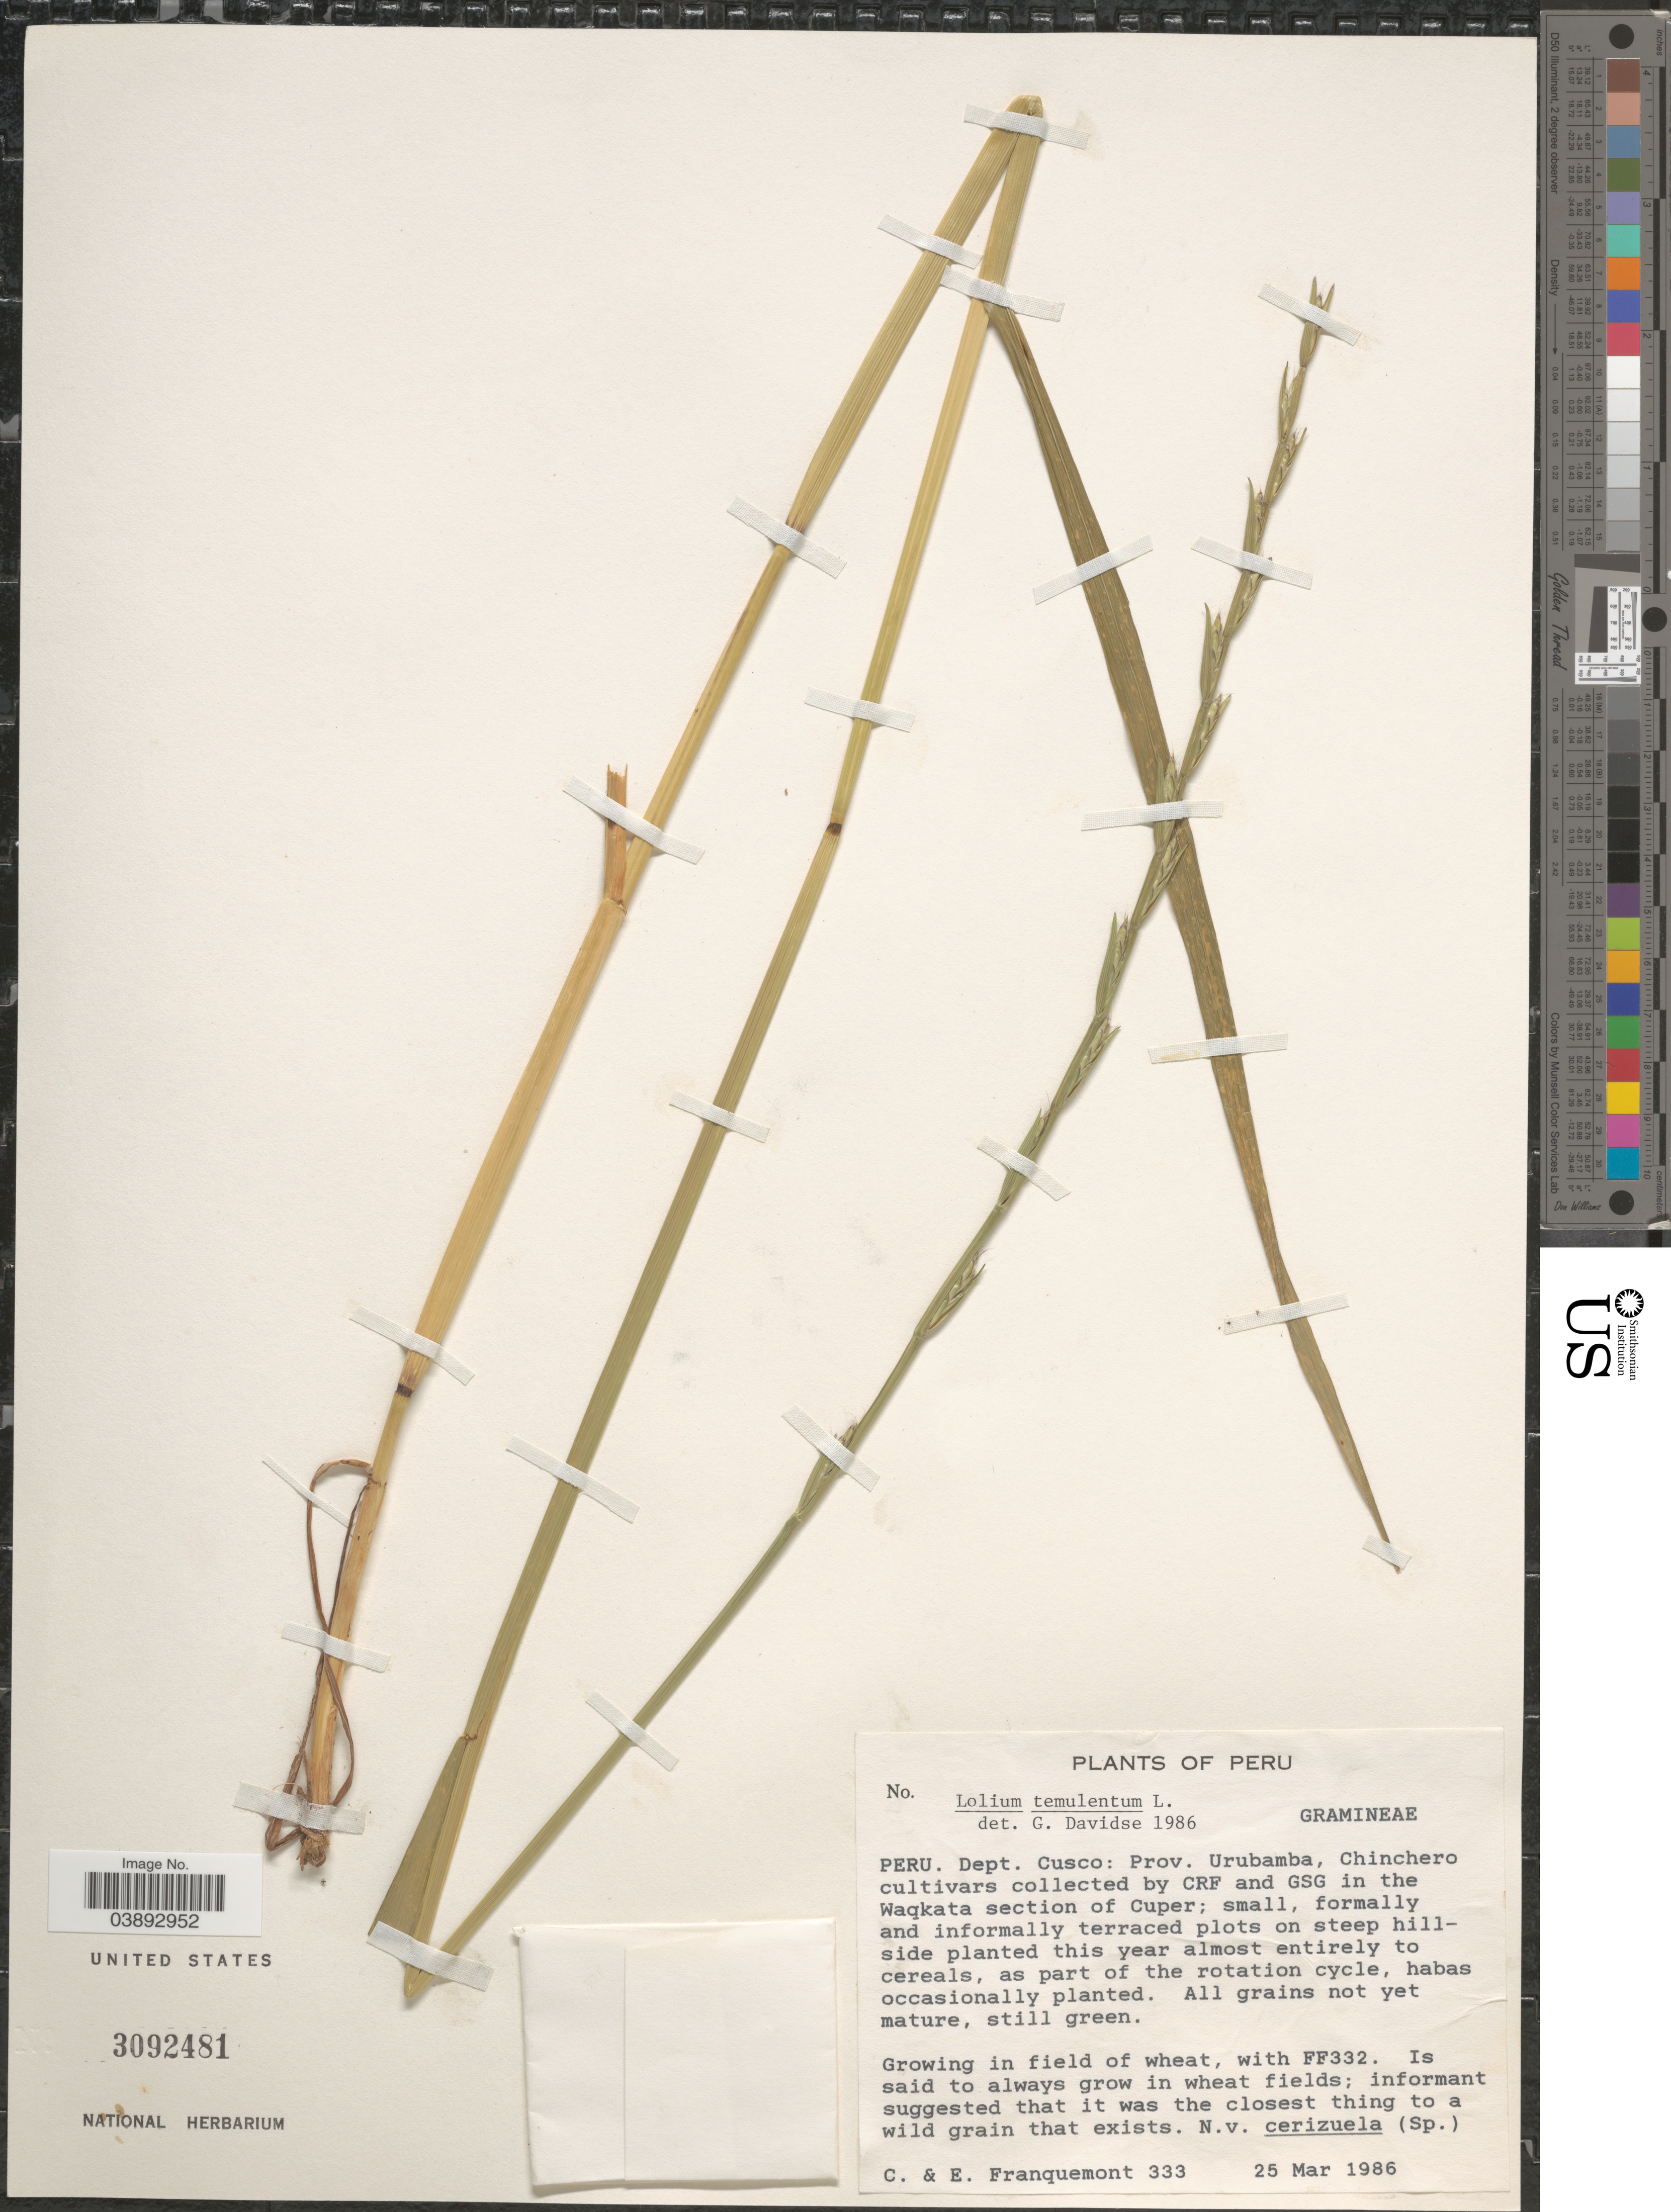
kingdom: Plantae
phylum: Tracheophyta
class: Liliopsida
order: Poales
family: Poaceae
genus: Lolium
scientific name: Lolium temulentum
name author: L.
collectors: C. Franquemont & E. Franquemont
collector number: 333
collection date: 1986-03-25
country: Peru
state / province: Cusco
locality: Dept. Cusco: Prov. Urubamba, Chinchero.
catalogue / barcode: US 3092481